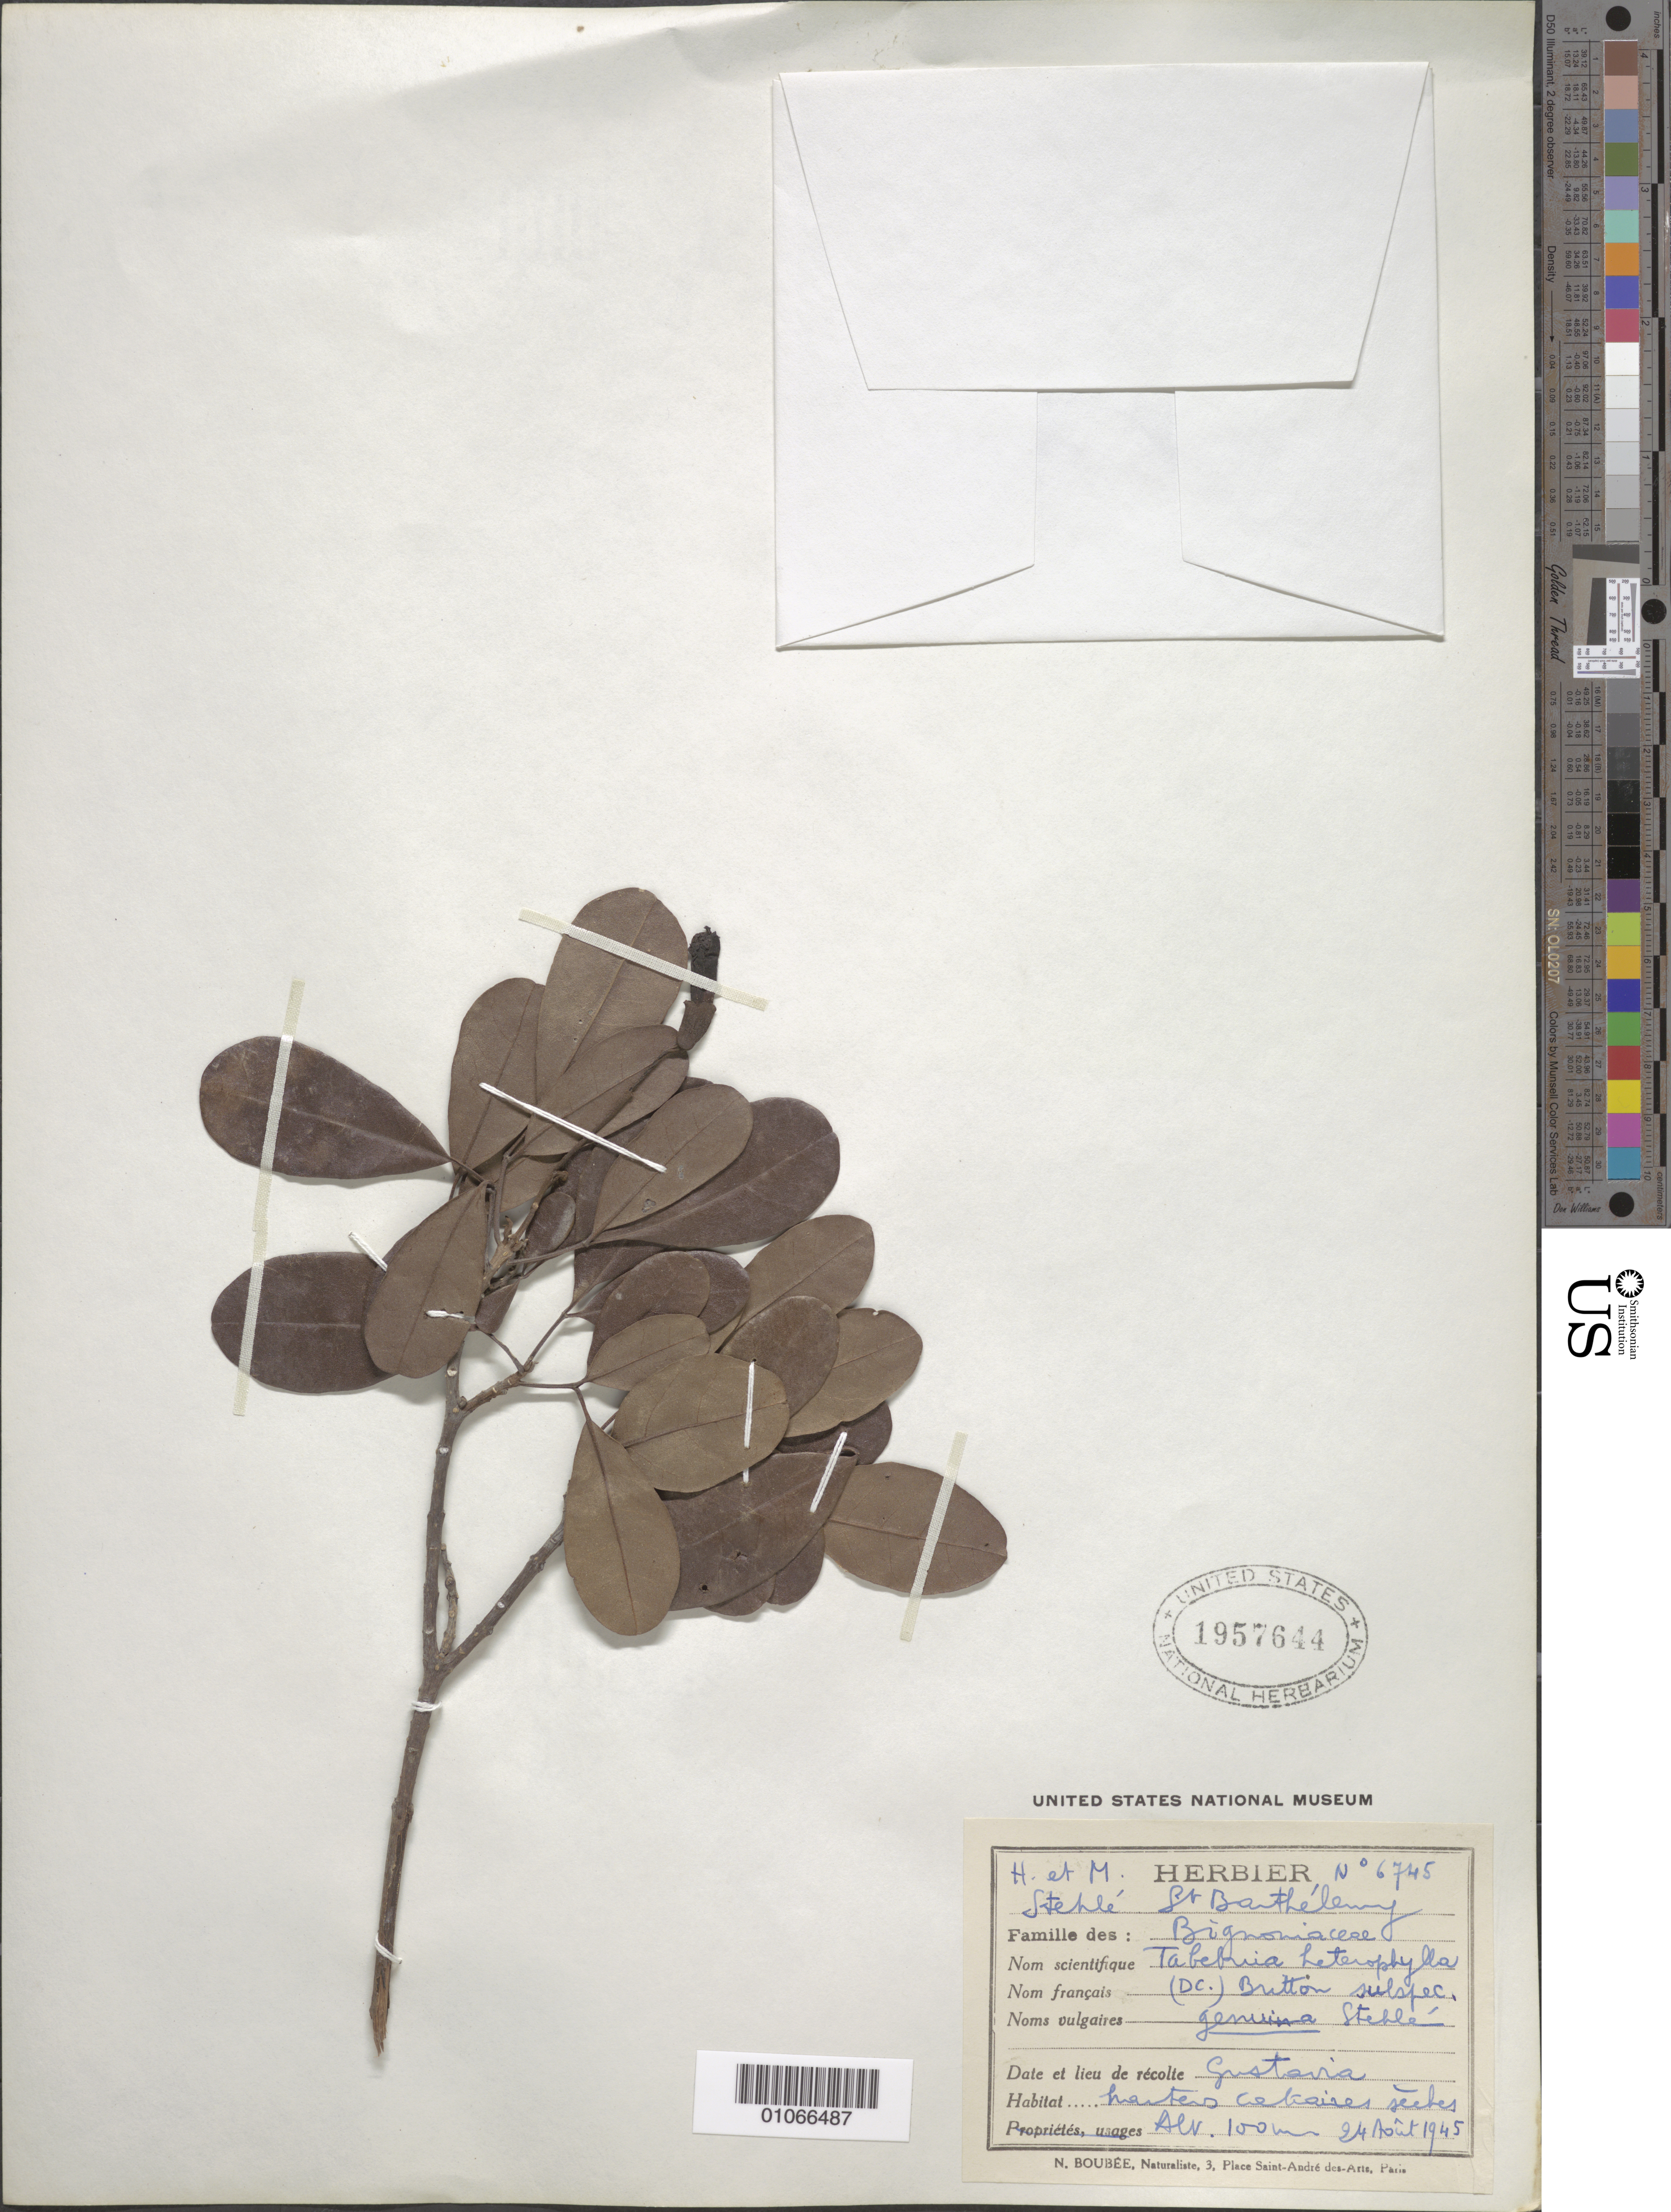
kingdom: Plantae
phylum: Tracheophyta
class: Magnoliopsida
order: Lamiales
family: Bignoniaceae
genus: Tabebuia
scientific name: Tabebuia heterophylla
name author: (DC.) Britton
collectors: H. Stehlé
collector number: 6745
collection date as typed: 24 Aug 1945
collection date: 1945-08-24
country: Saint Barthélemy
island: St. Barthélemy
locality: Gustaria?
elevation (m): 100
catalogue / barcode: US 1957644